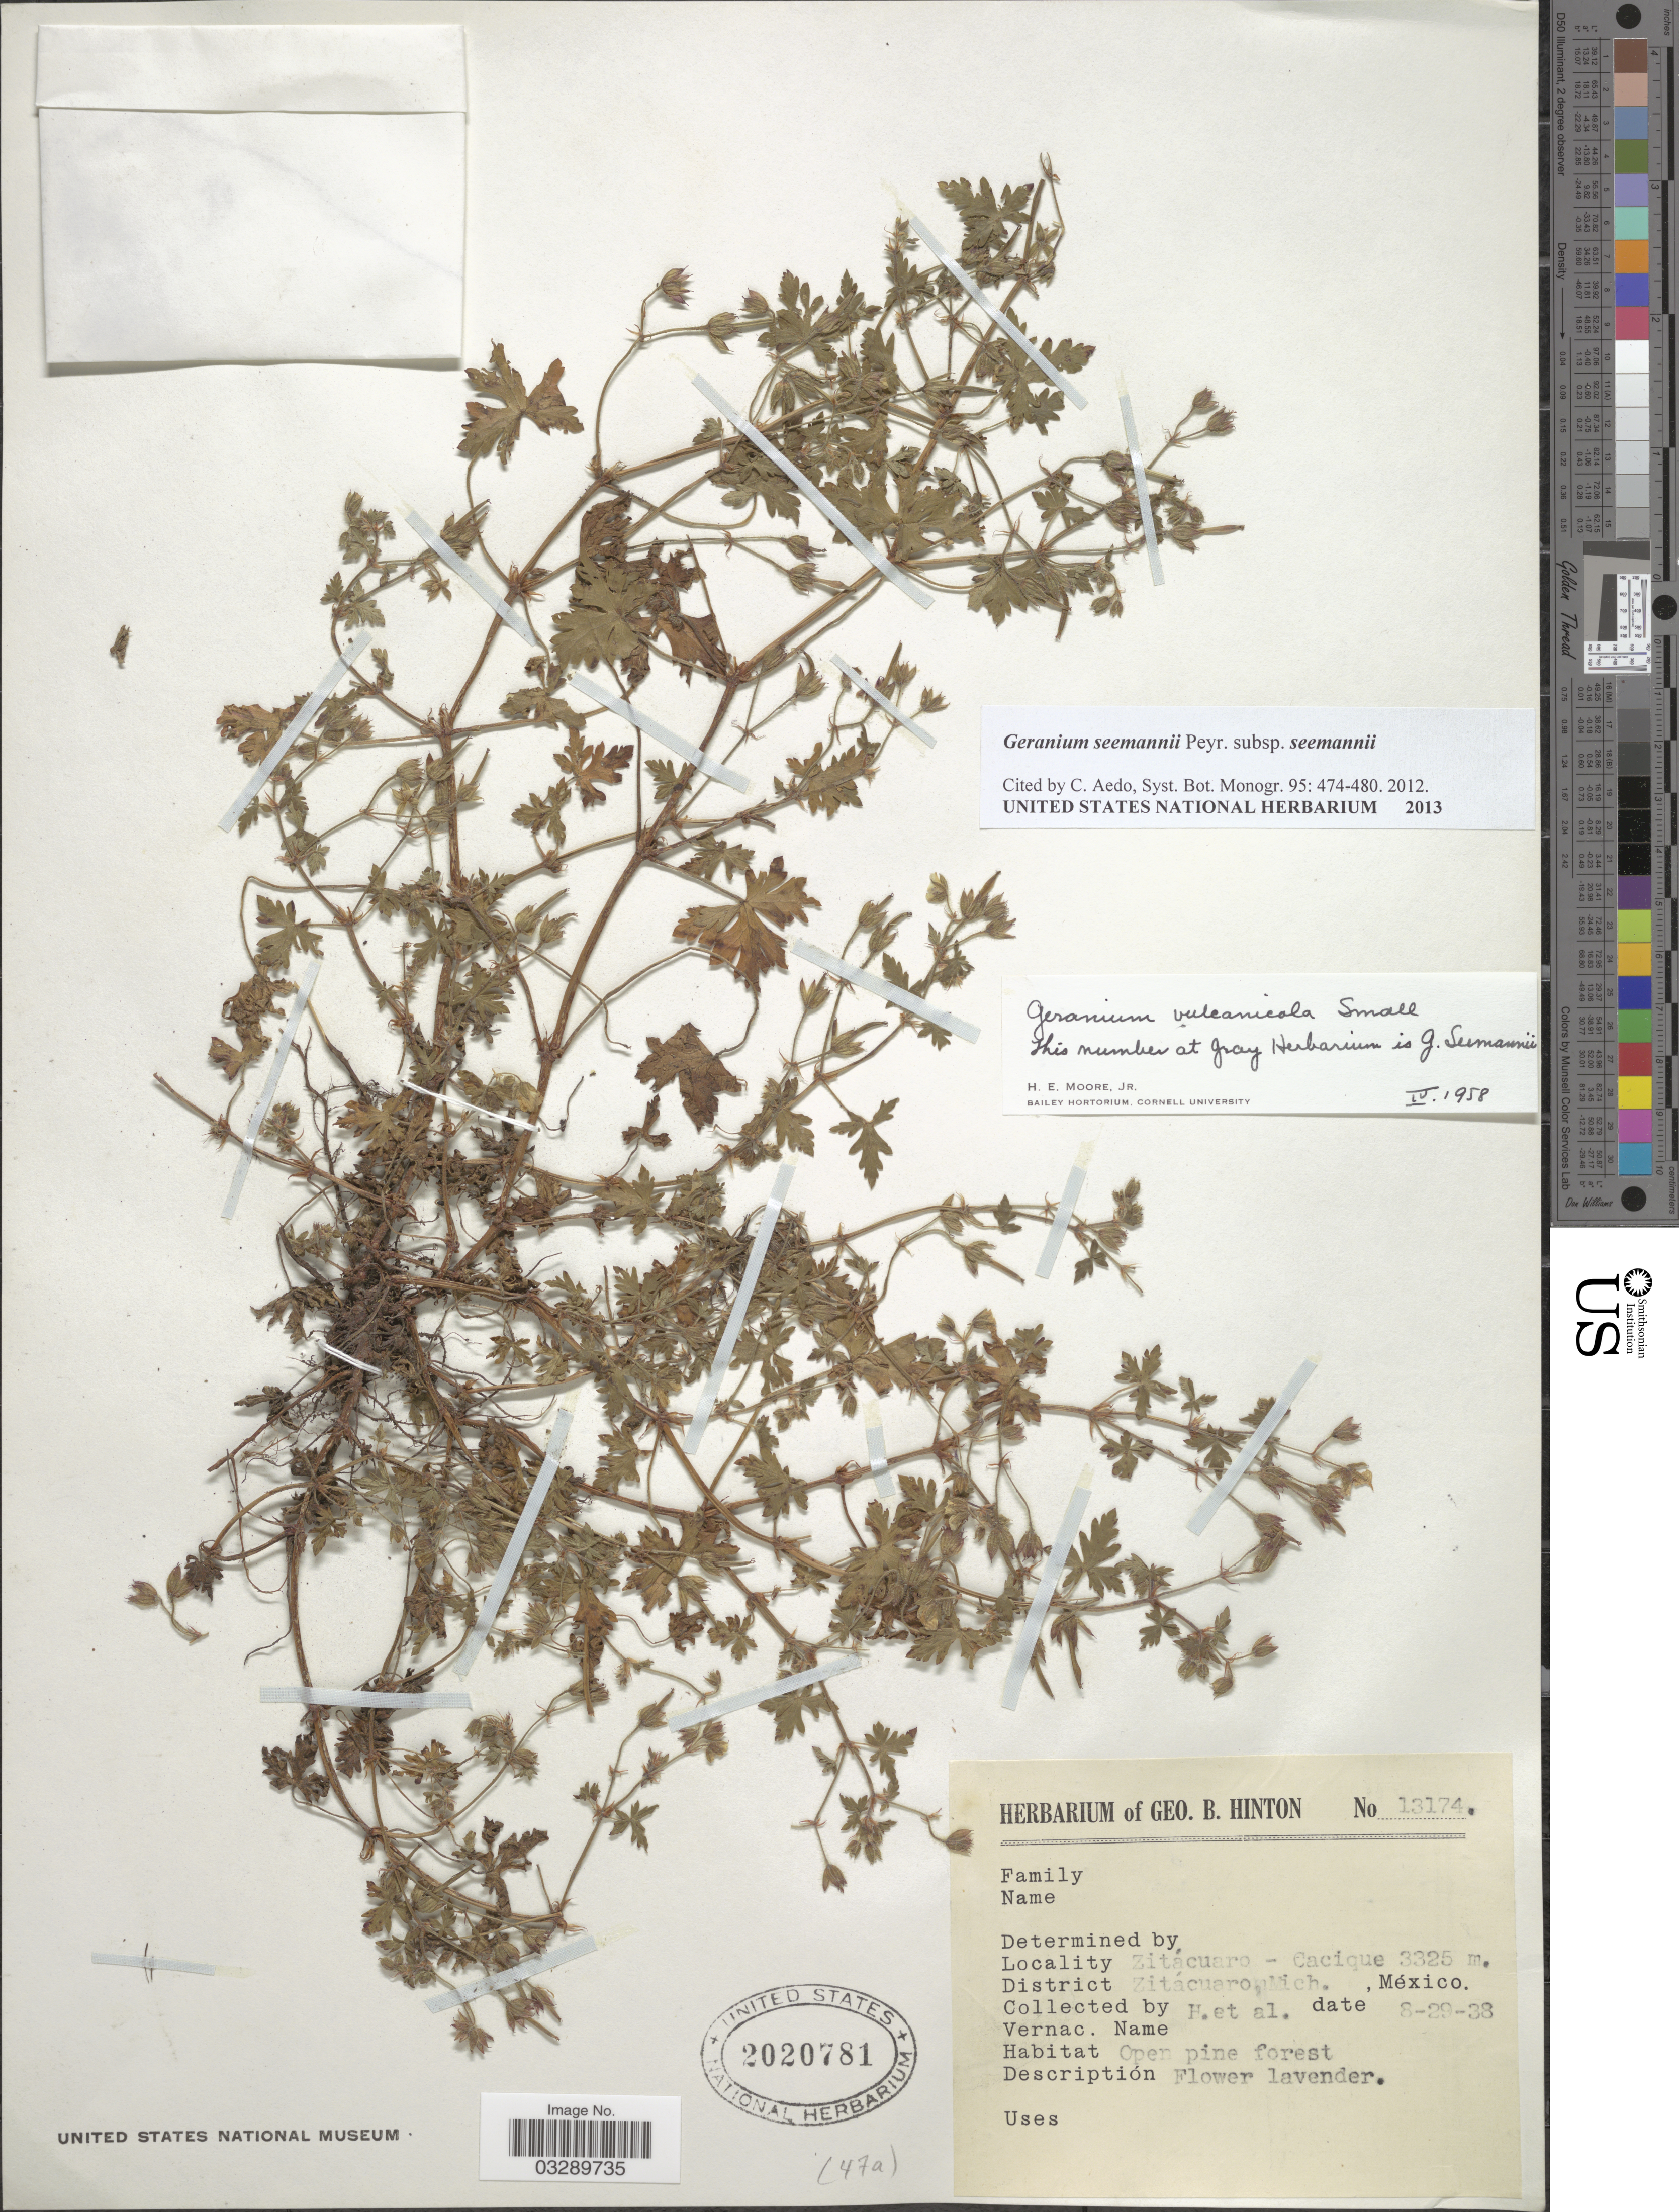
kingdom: Plantae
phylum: Tracheophyta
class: Magnoliopsida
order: Geraniales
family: Geraniaceae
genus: Geranium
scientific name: Geranium seemannii subsp. seemannii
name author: Peyr.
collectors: G. B. Hinton & et al.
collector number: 13174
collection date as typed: Transcribed d/m/y: 29/8/38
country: Mexico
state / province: Michoacán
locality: Zitácuaro - Cacique, District Zitácuaro.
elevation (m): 3325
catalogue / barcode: US 2020781